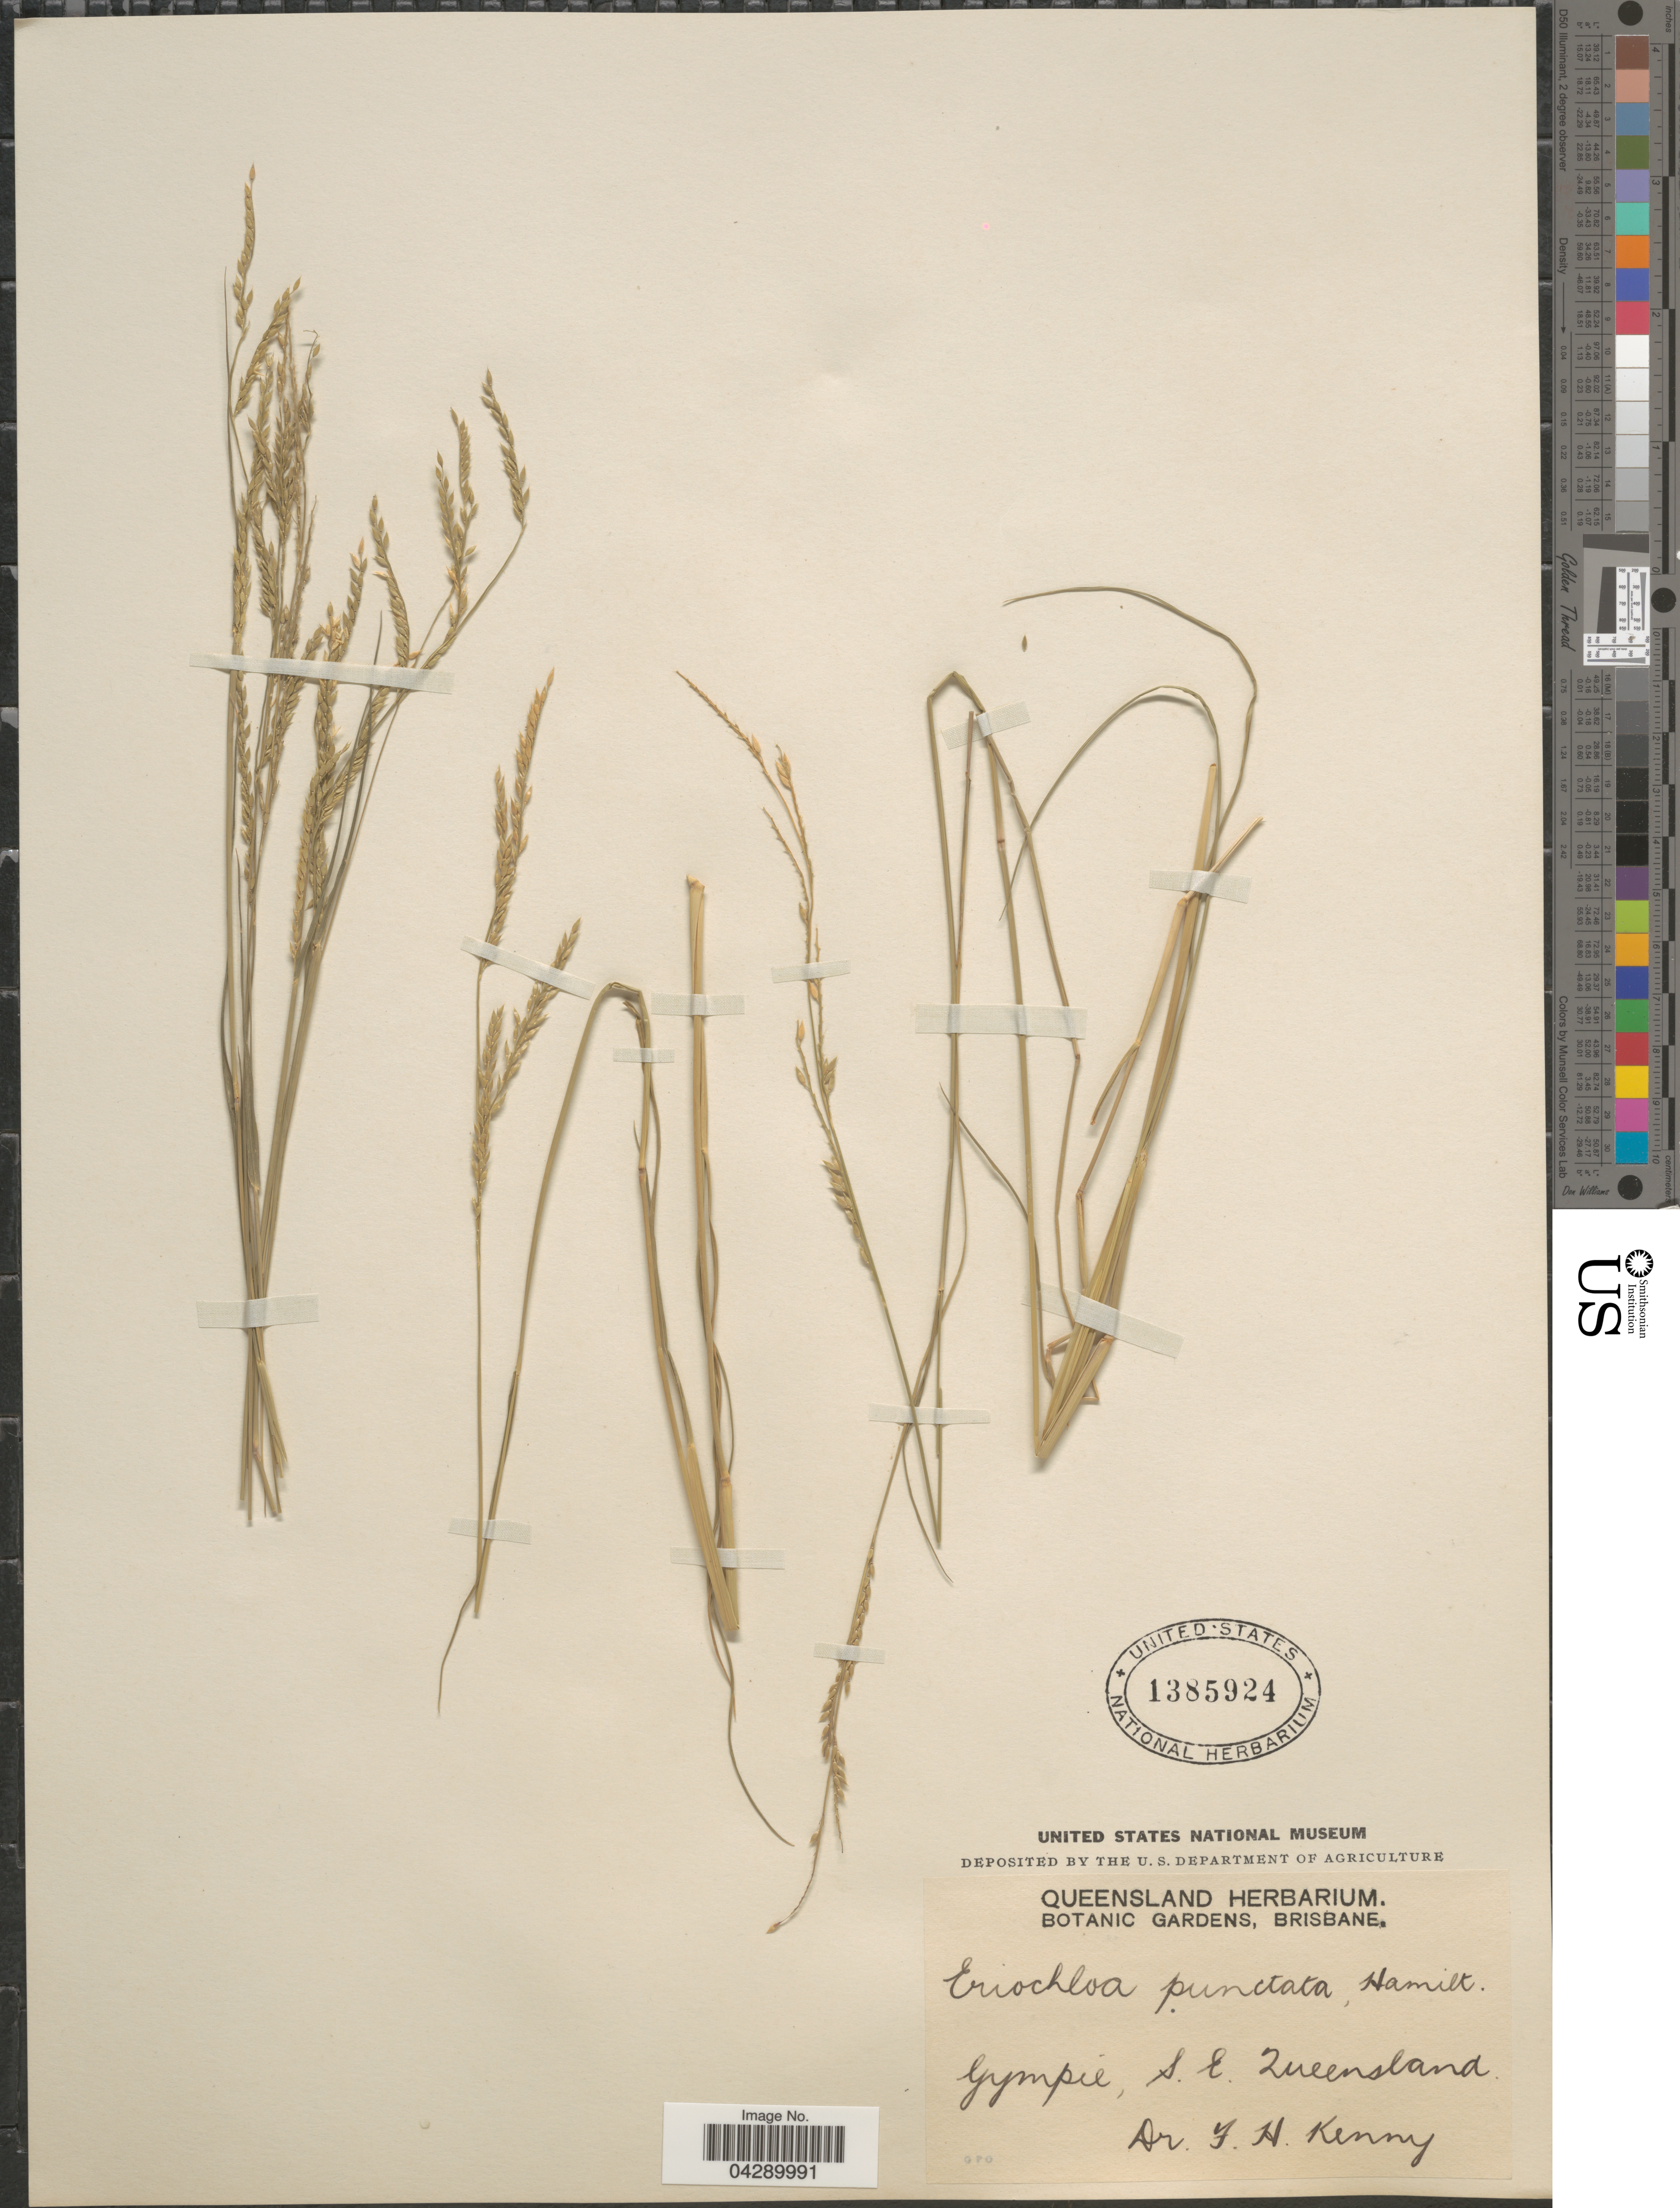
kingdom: Plantae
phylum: Tracheophyta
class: Liliopsida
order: Poales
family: Poaceae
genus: Eriochloa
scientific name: Eriochloa punctata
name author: (L.) Desv. ex Ham.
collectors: F. Kenny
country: Australia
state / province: Queensland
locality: Gympie, S. E. Queensland.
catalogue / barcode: US 1385924